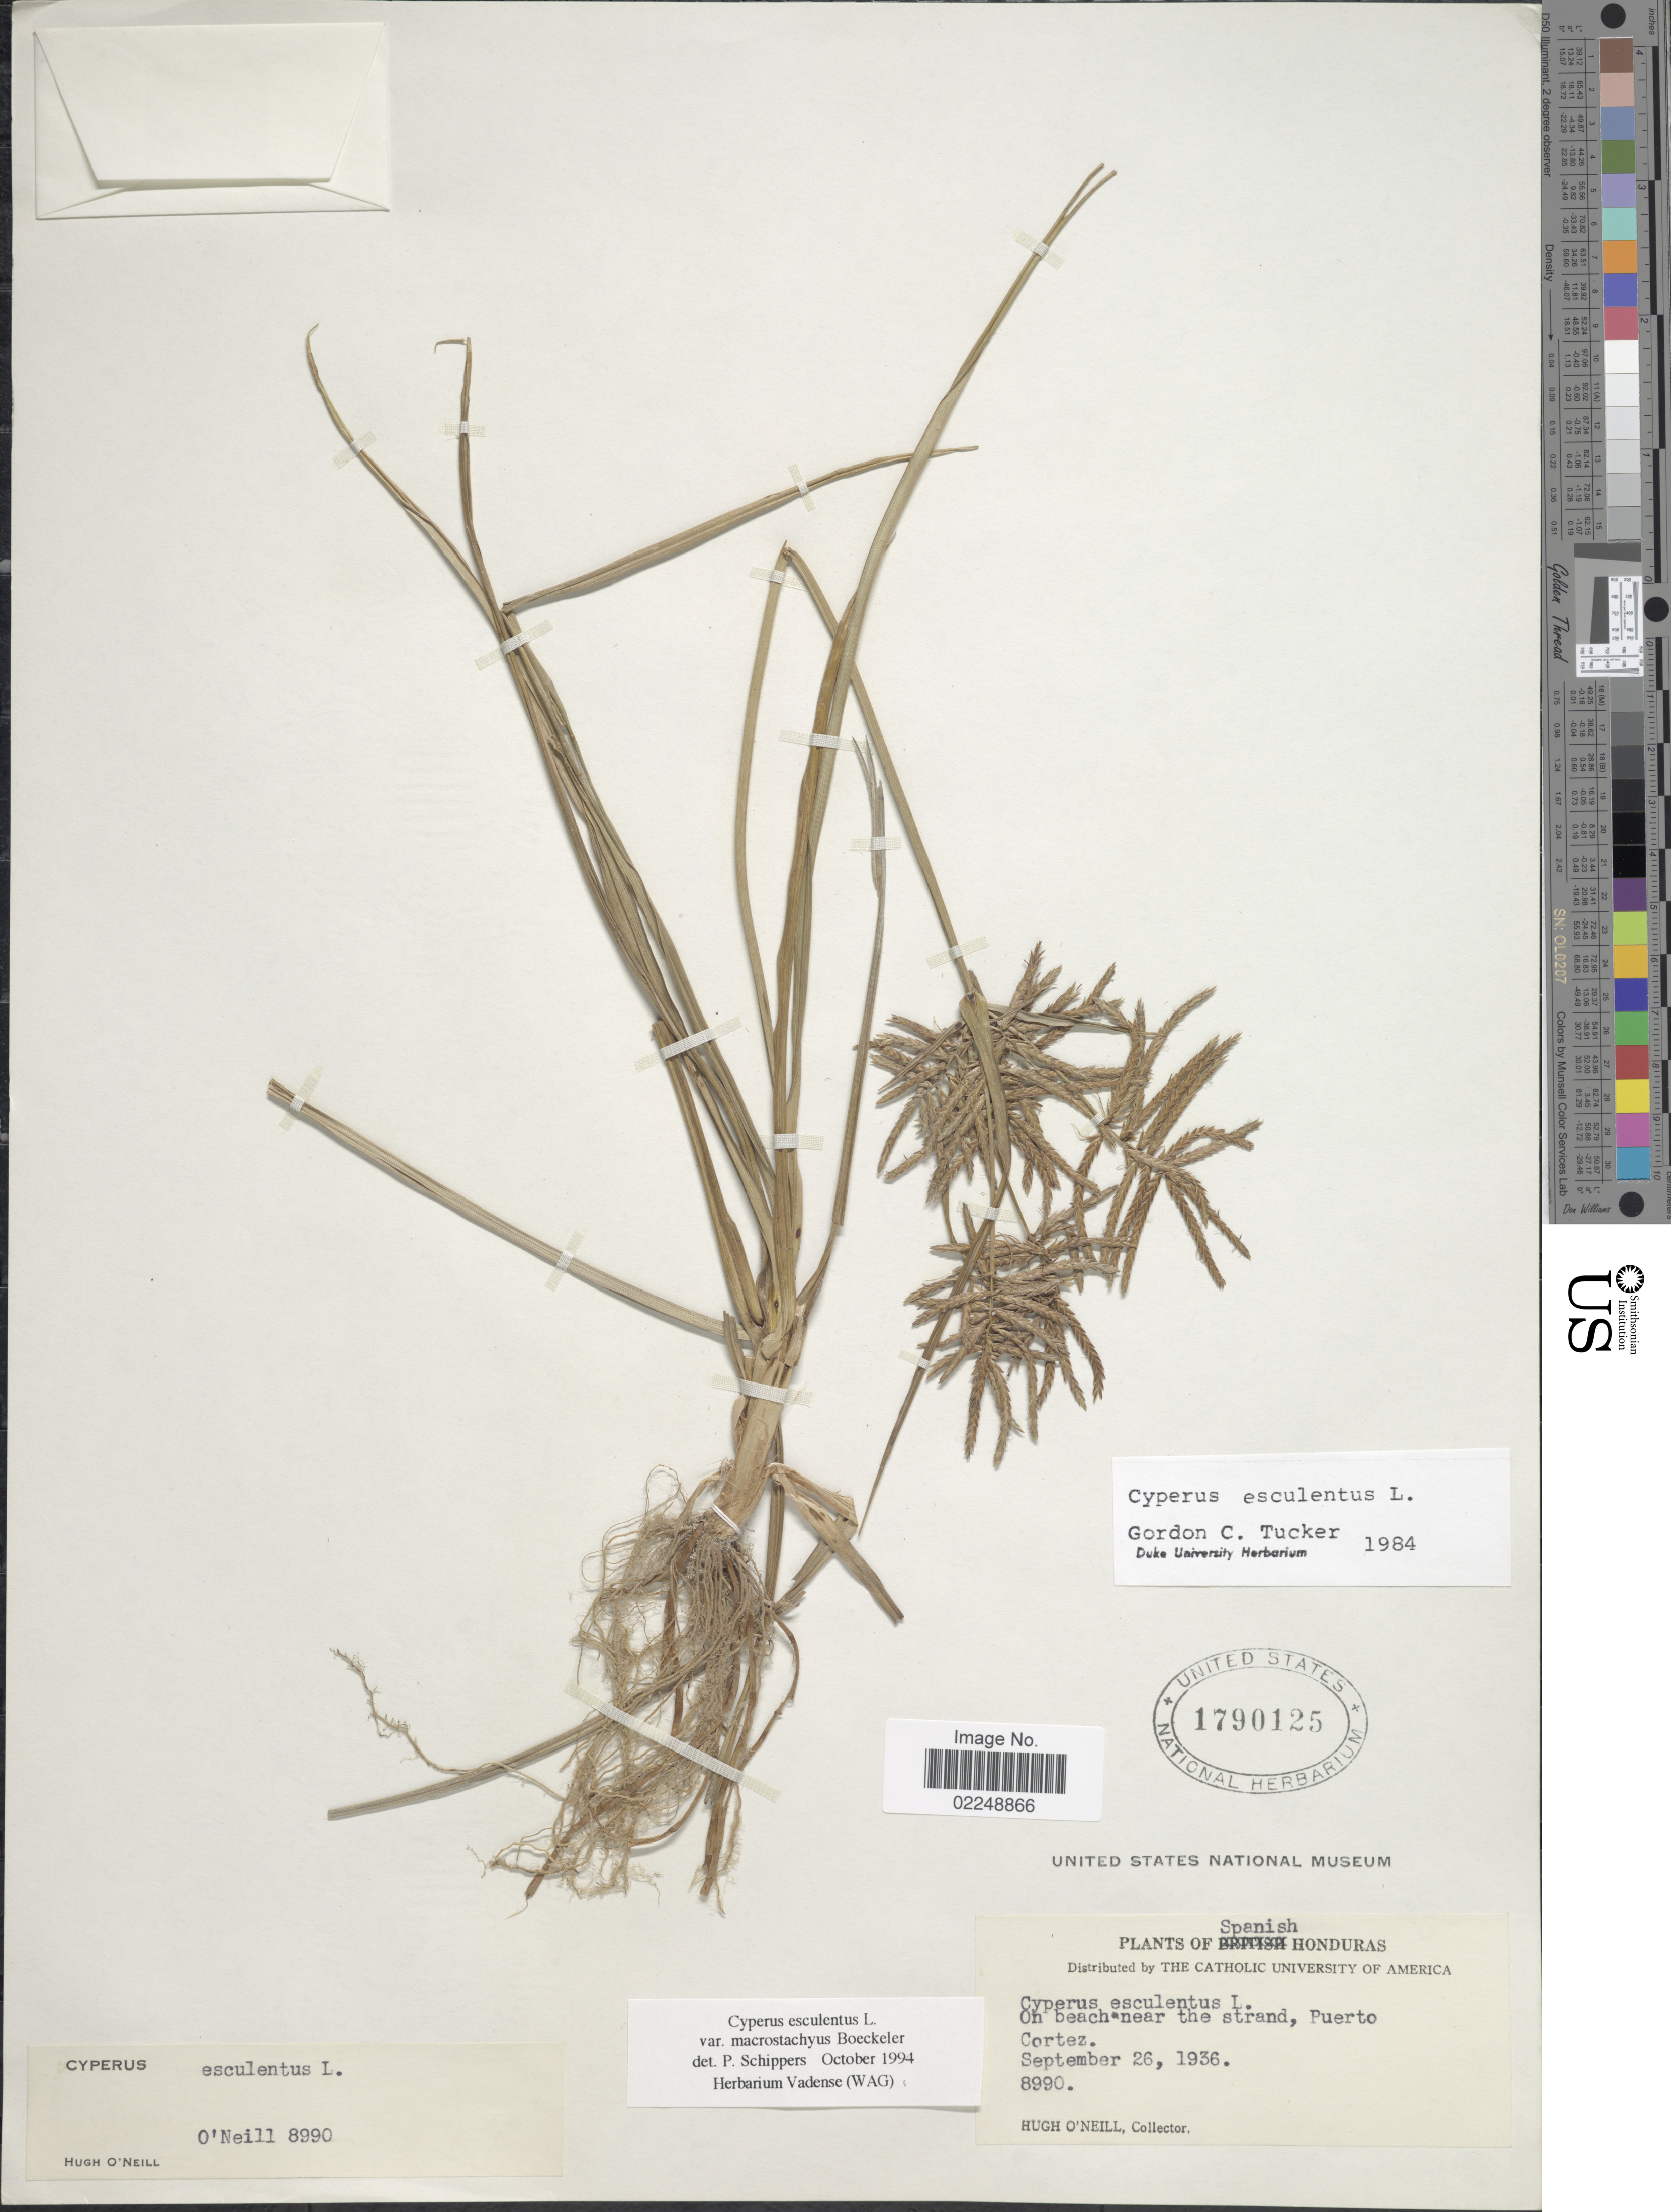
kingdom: Plantae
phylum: Tracheophyta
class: Liliopsida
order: Poales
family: Cyperaceae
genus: Cyperus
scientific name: Cyperus esculentus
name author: L.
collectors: H. O'Neill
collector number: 8990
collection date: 1936-09-26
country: Honduras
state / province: Cortés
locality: Spanish Honduras, On beach near the strand, Puerto, Cortez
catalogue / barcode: US 1790125